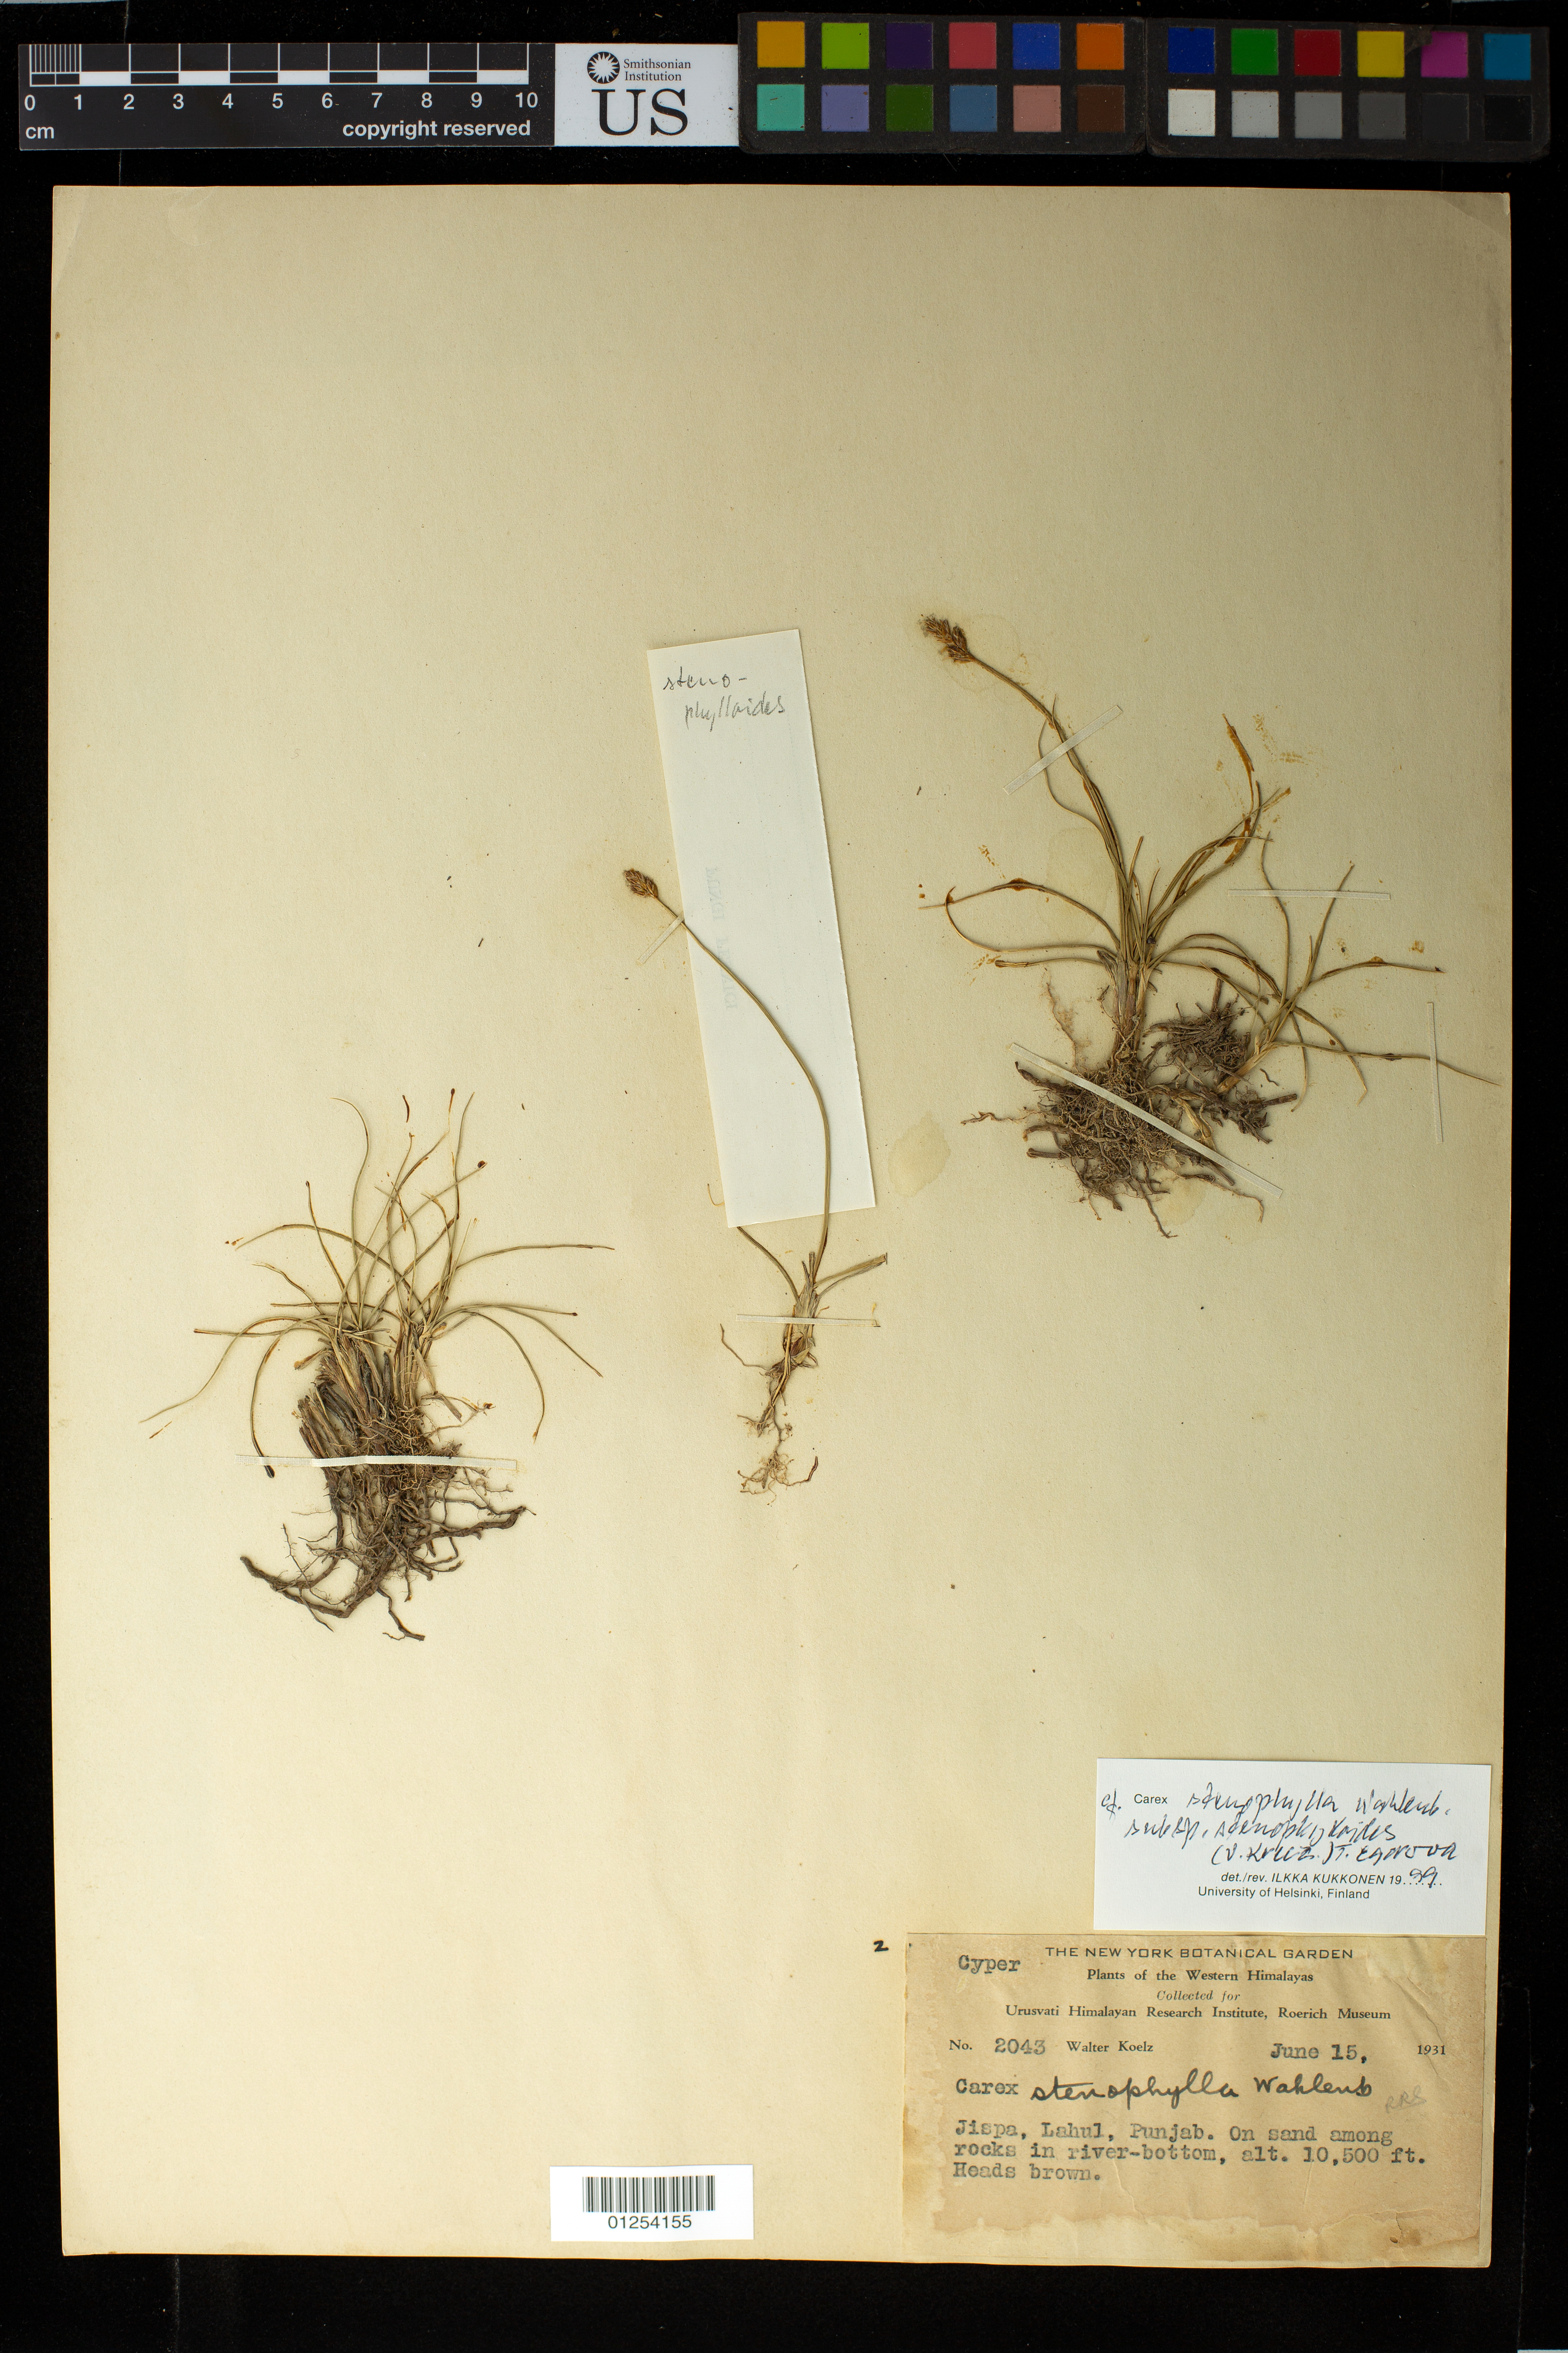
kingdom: Plantae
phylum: Tracheophyta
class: Liliopsida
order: Poales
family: Cyperaceae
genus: Carex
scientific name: Carex stenophylla subsp. stenophylloides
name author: (V.I. Krecz.) T.V. Egorova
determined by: Kukkonen, I.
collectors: W. N. Koelz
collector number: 2043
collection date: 1931-06-15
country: India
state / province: Punjab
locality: Western Himalayas. Jispa, Lahul, Punjab.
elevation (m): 3200